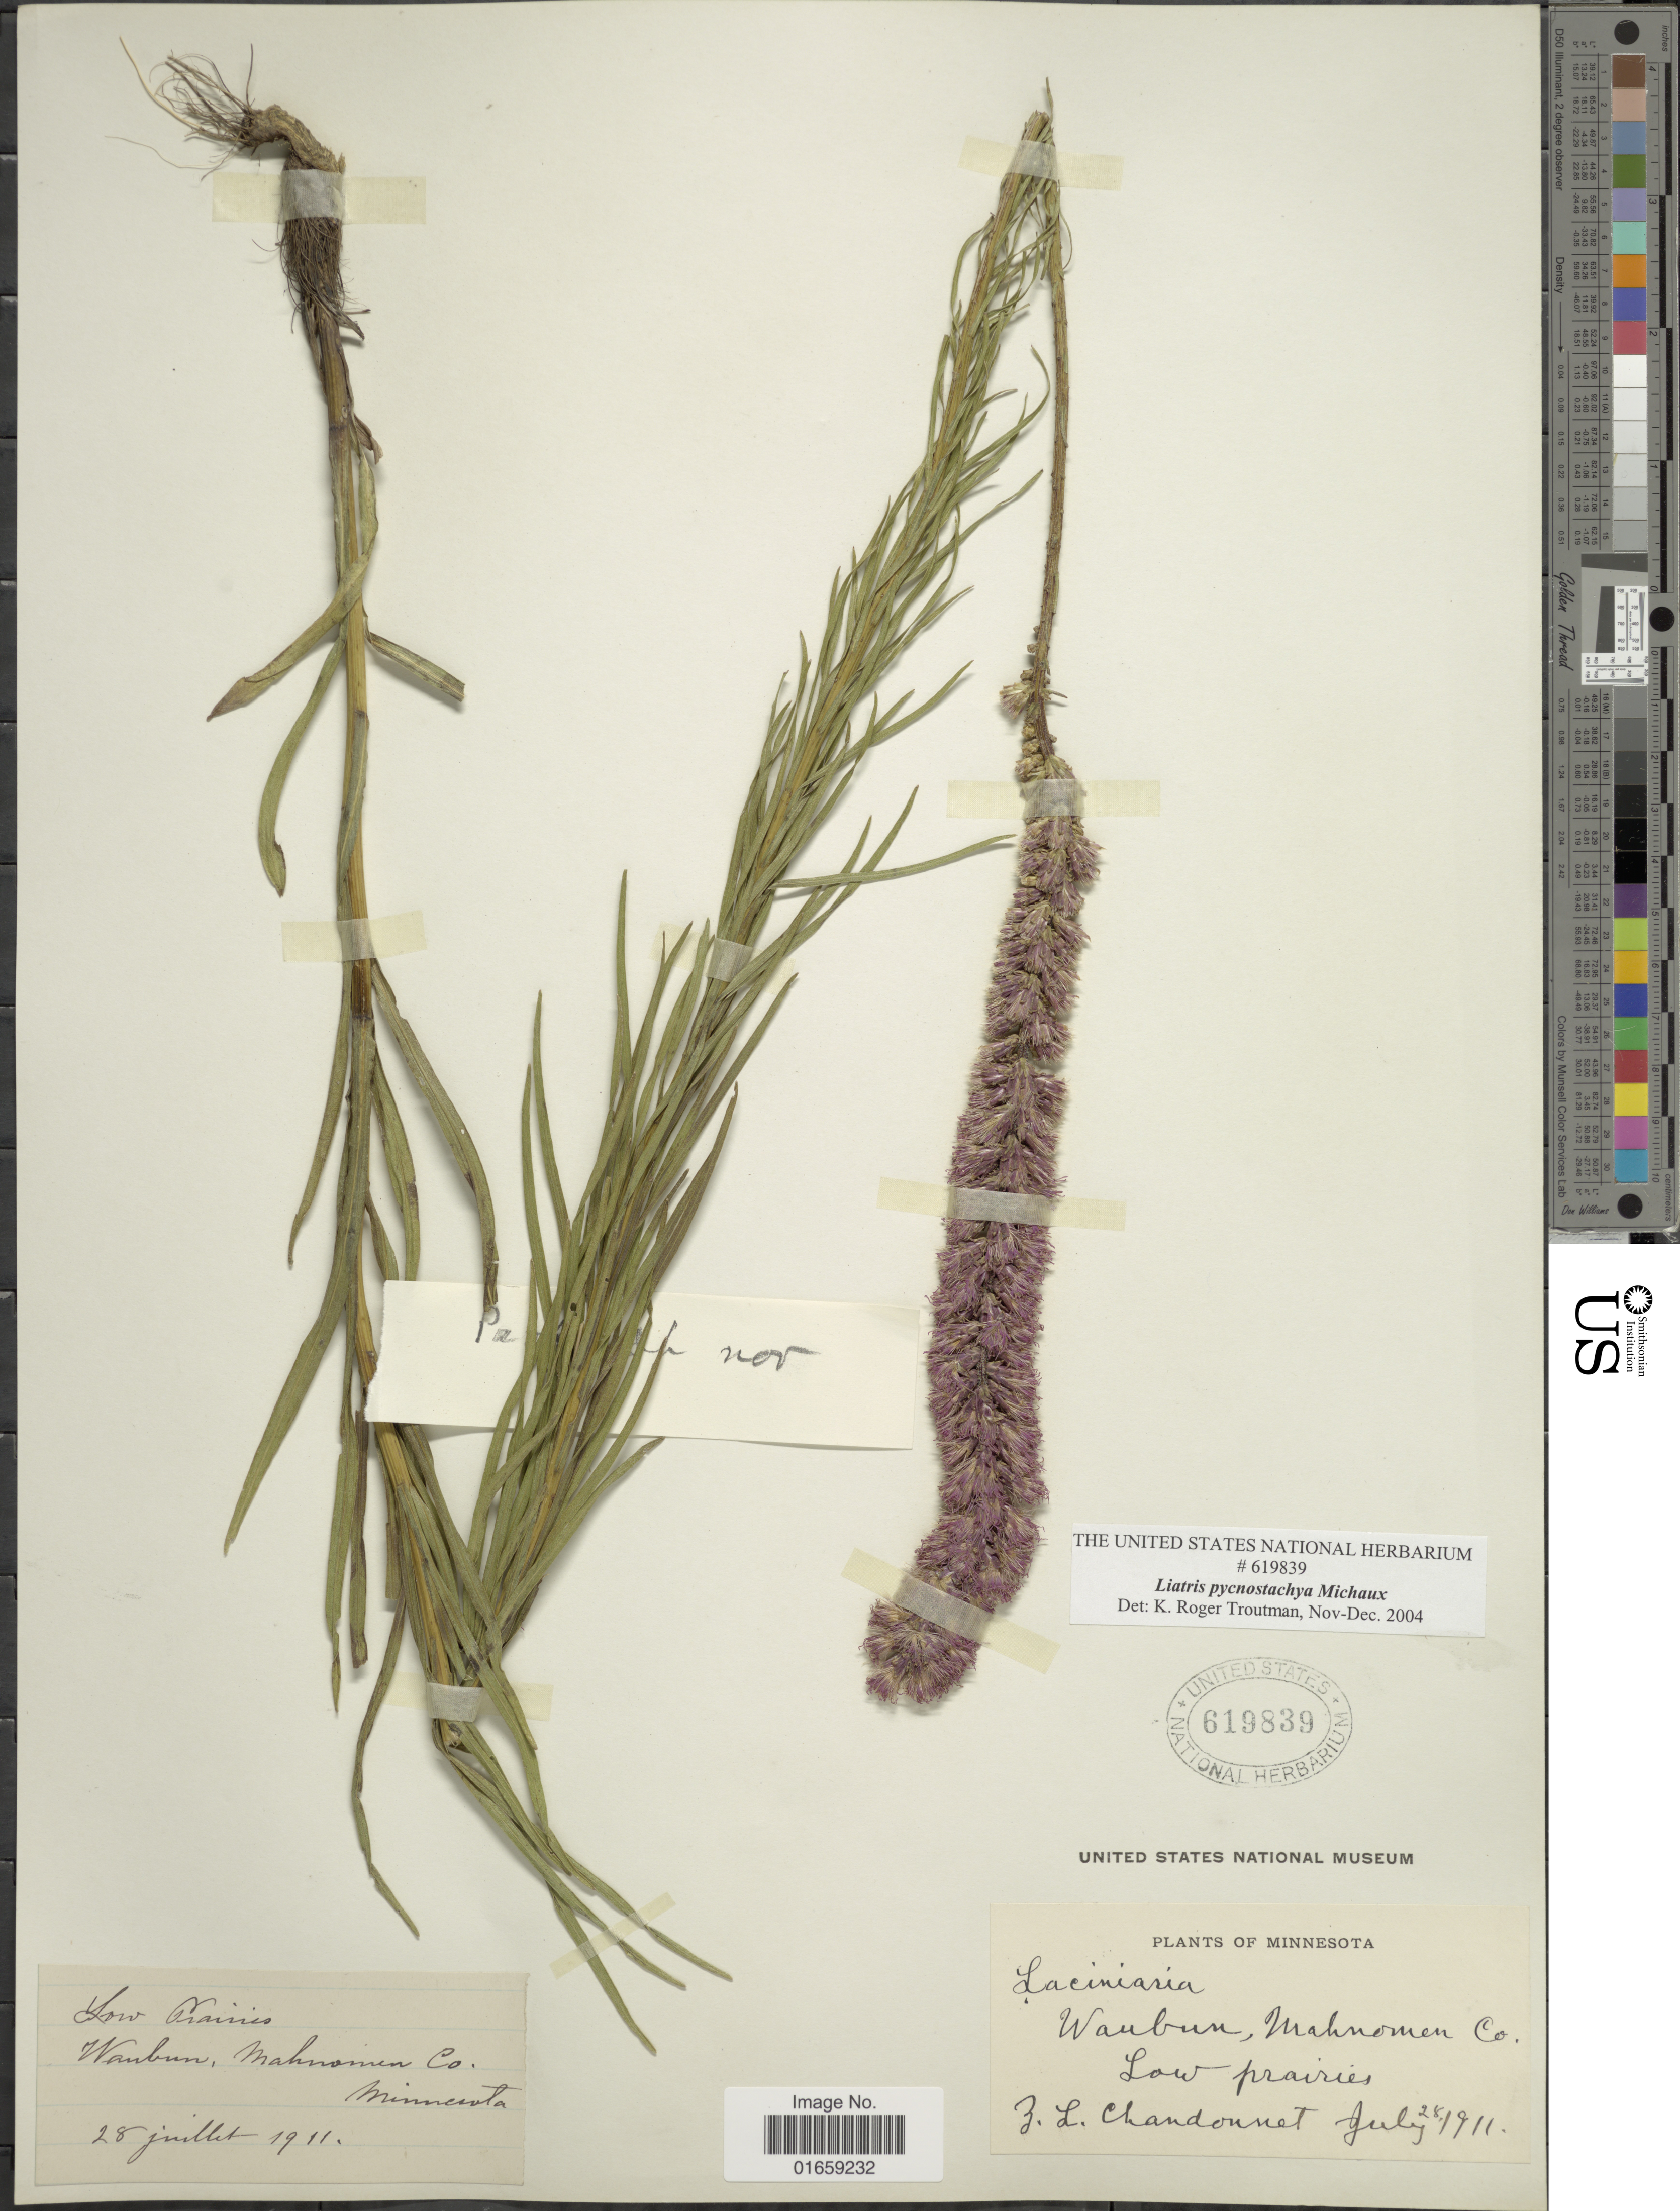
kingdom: Plantae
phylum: Tracheophyta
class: Magnoliopsida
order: Asterales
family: Asteraceae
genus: Liatris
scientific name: Liatris pycnostachya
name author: Michx.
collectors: Z. Chandonnet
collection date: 1911-07-28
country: United States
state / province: Minnesota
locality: Wanbun, Mahnomen Co.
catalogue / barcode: US 619839